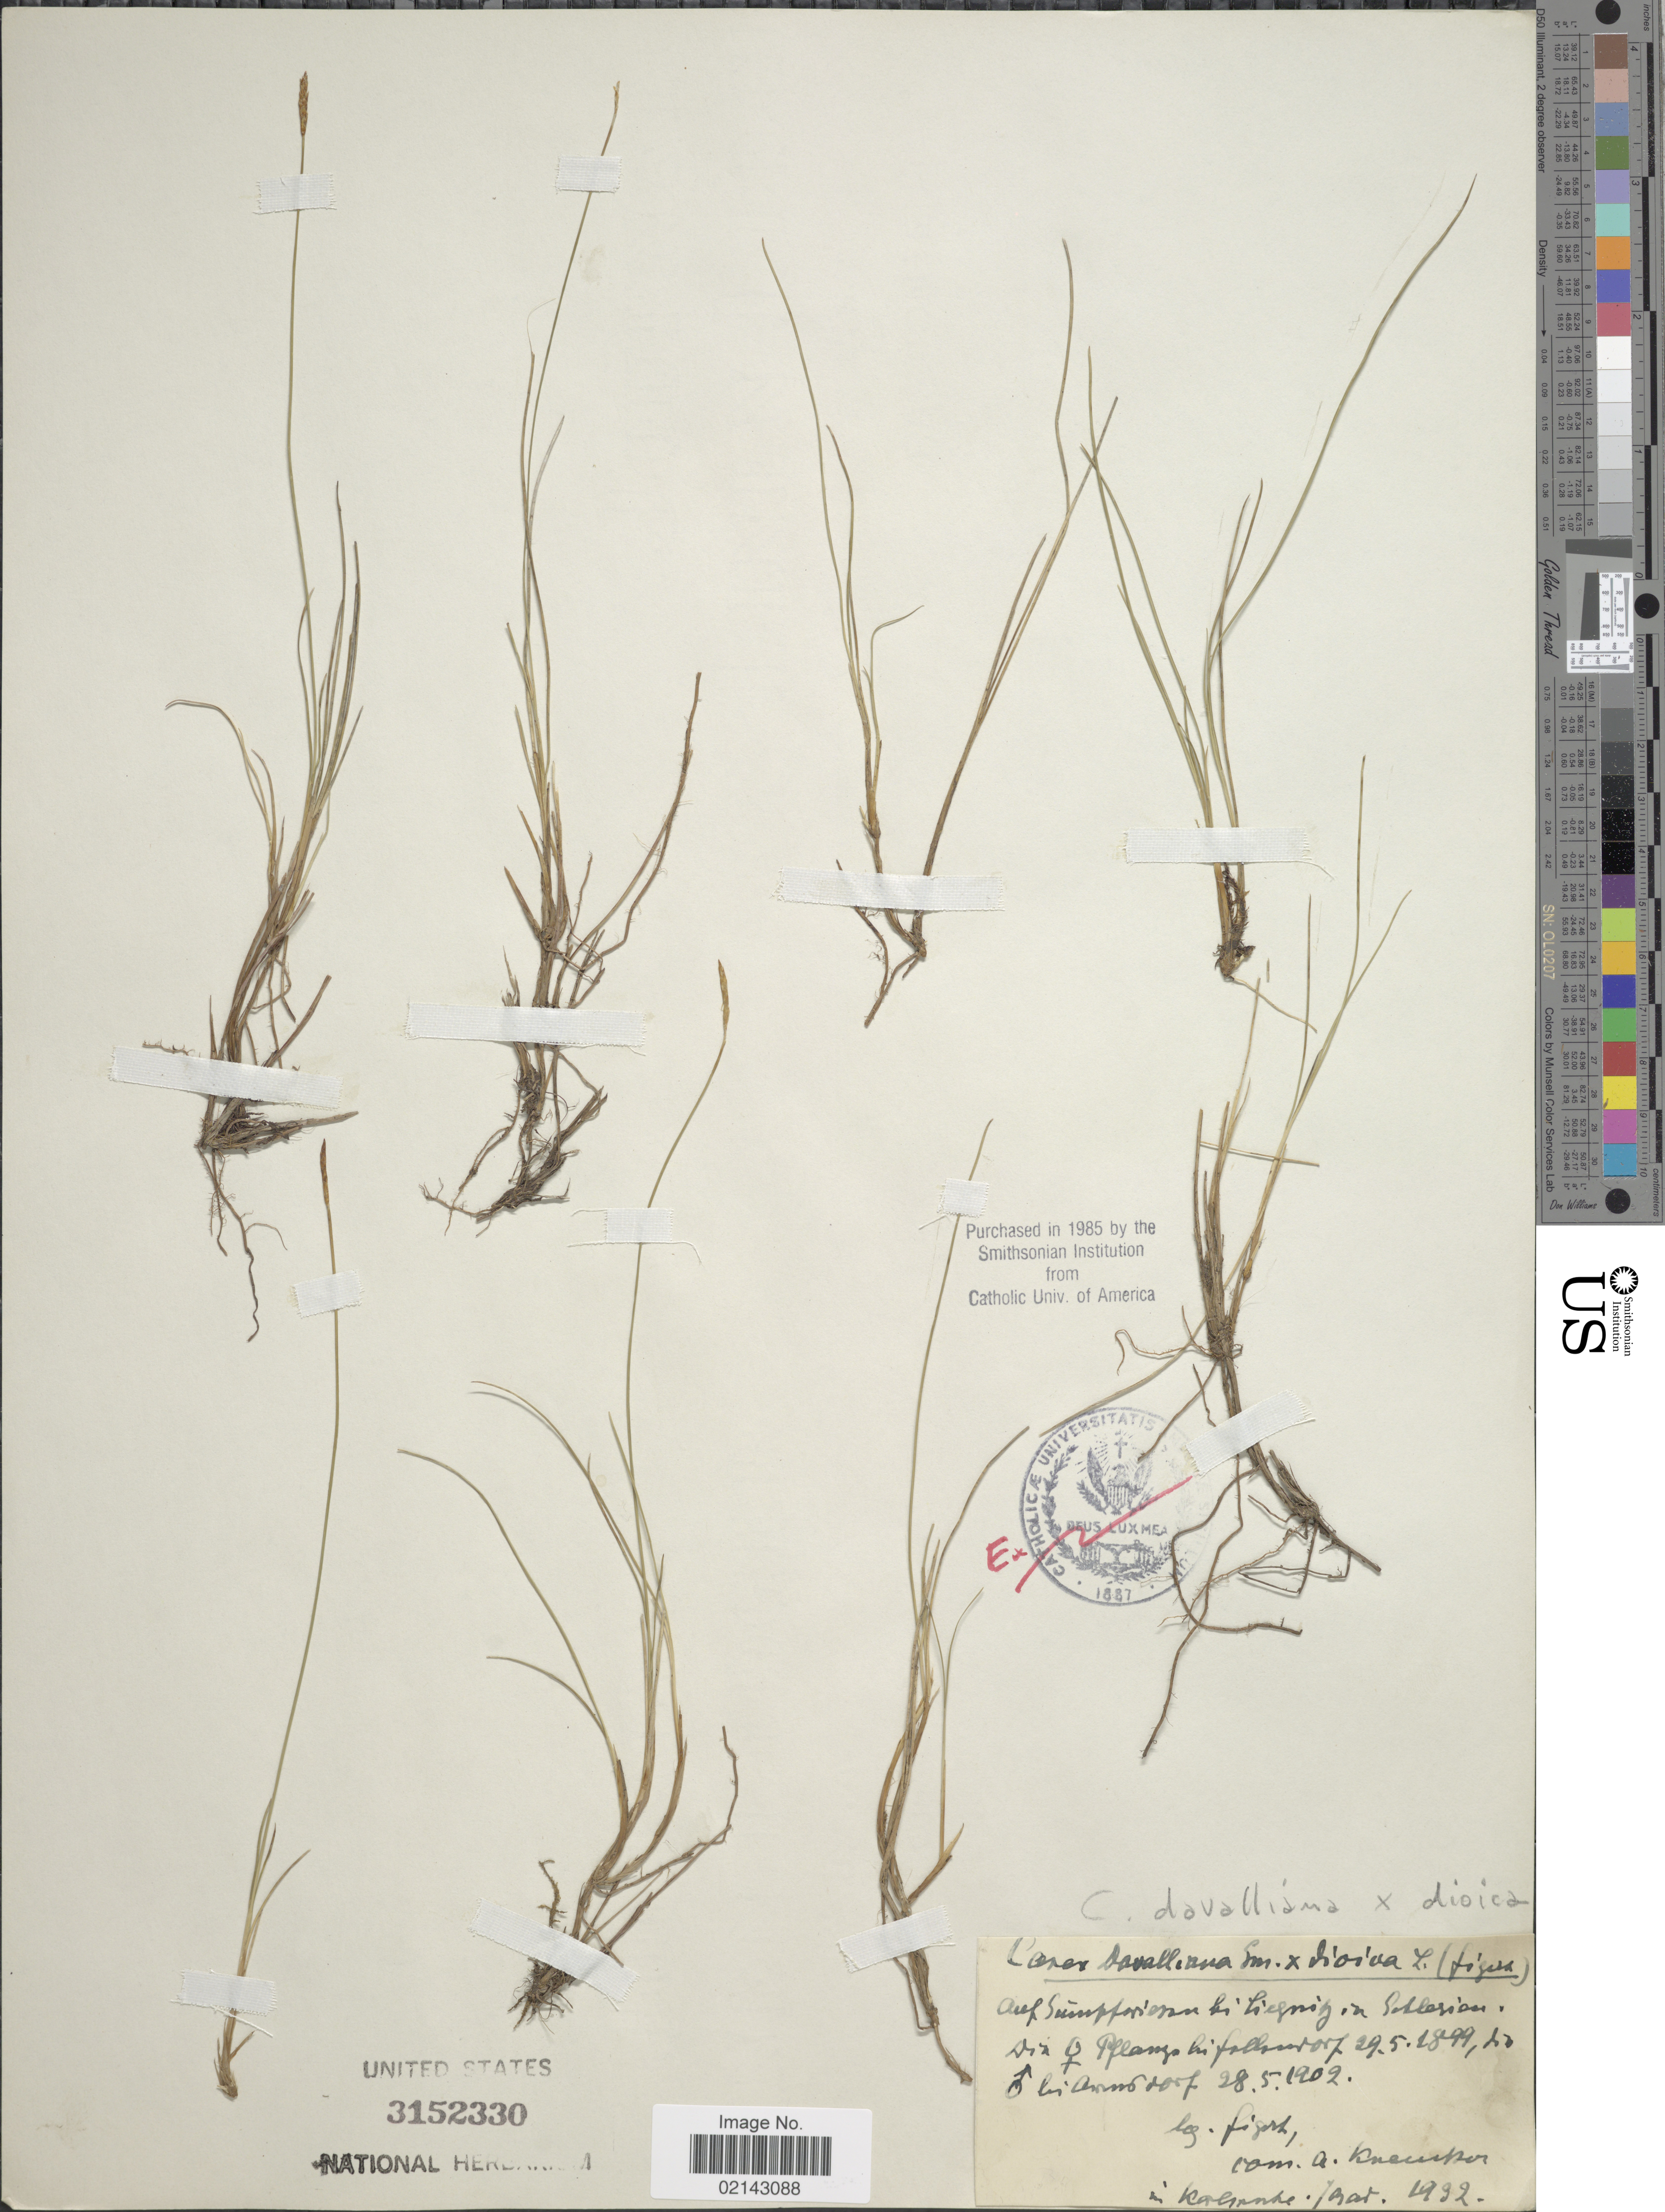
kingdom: Plantae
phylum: Tracheophyta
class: Liliopsida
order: Poales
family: Cyperaceae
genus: Carex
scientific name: Carex davalliana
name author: Sm.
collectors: Figert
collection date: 1899-05-29/1902-05-28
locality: Auf Sumpponen ki Liefmig in Schlesien [interpreted]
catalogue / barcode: US 3152330